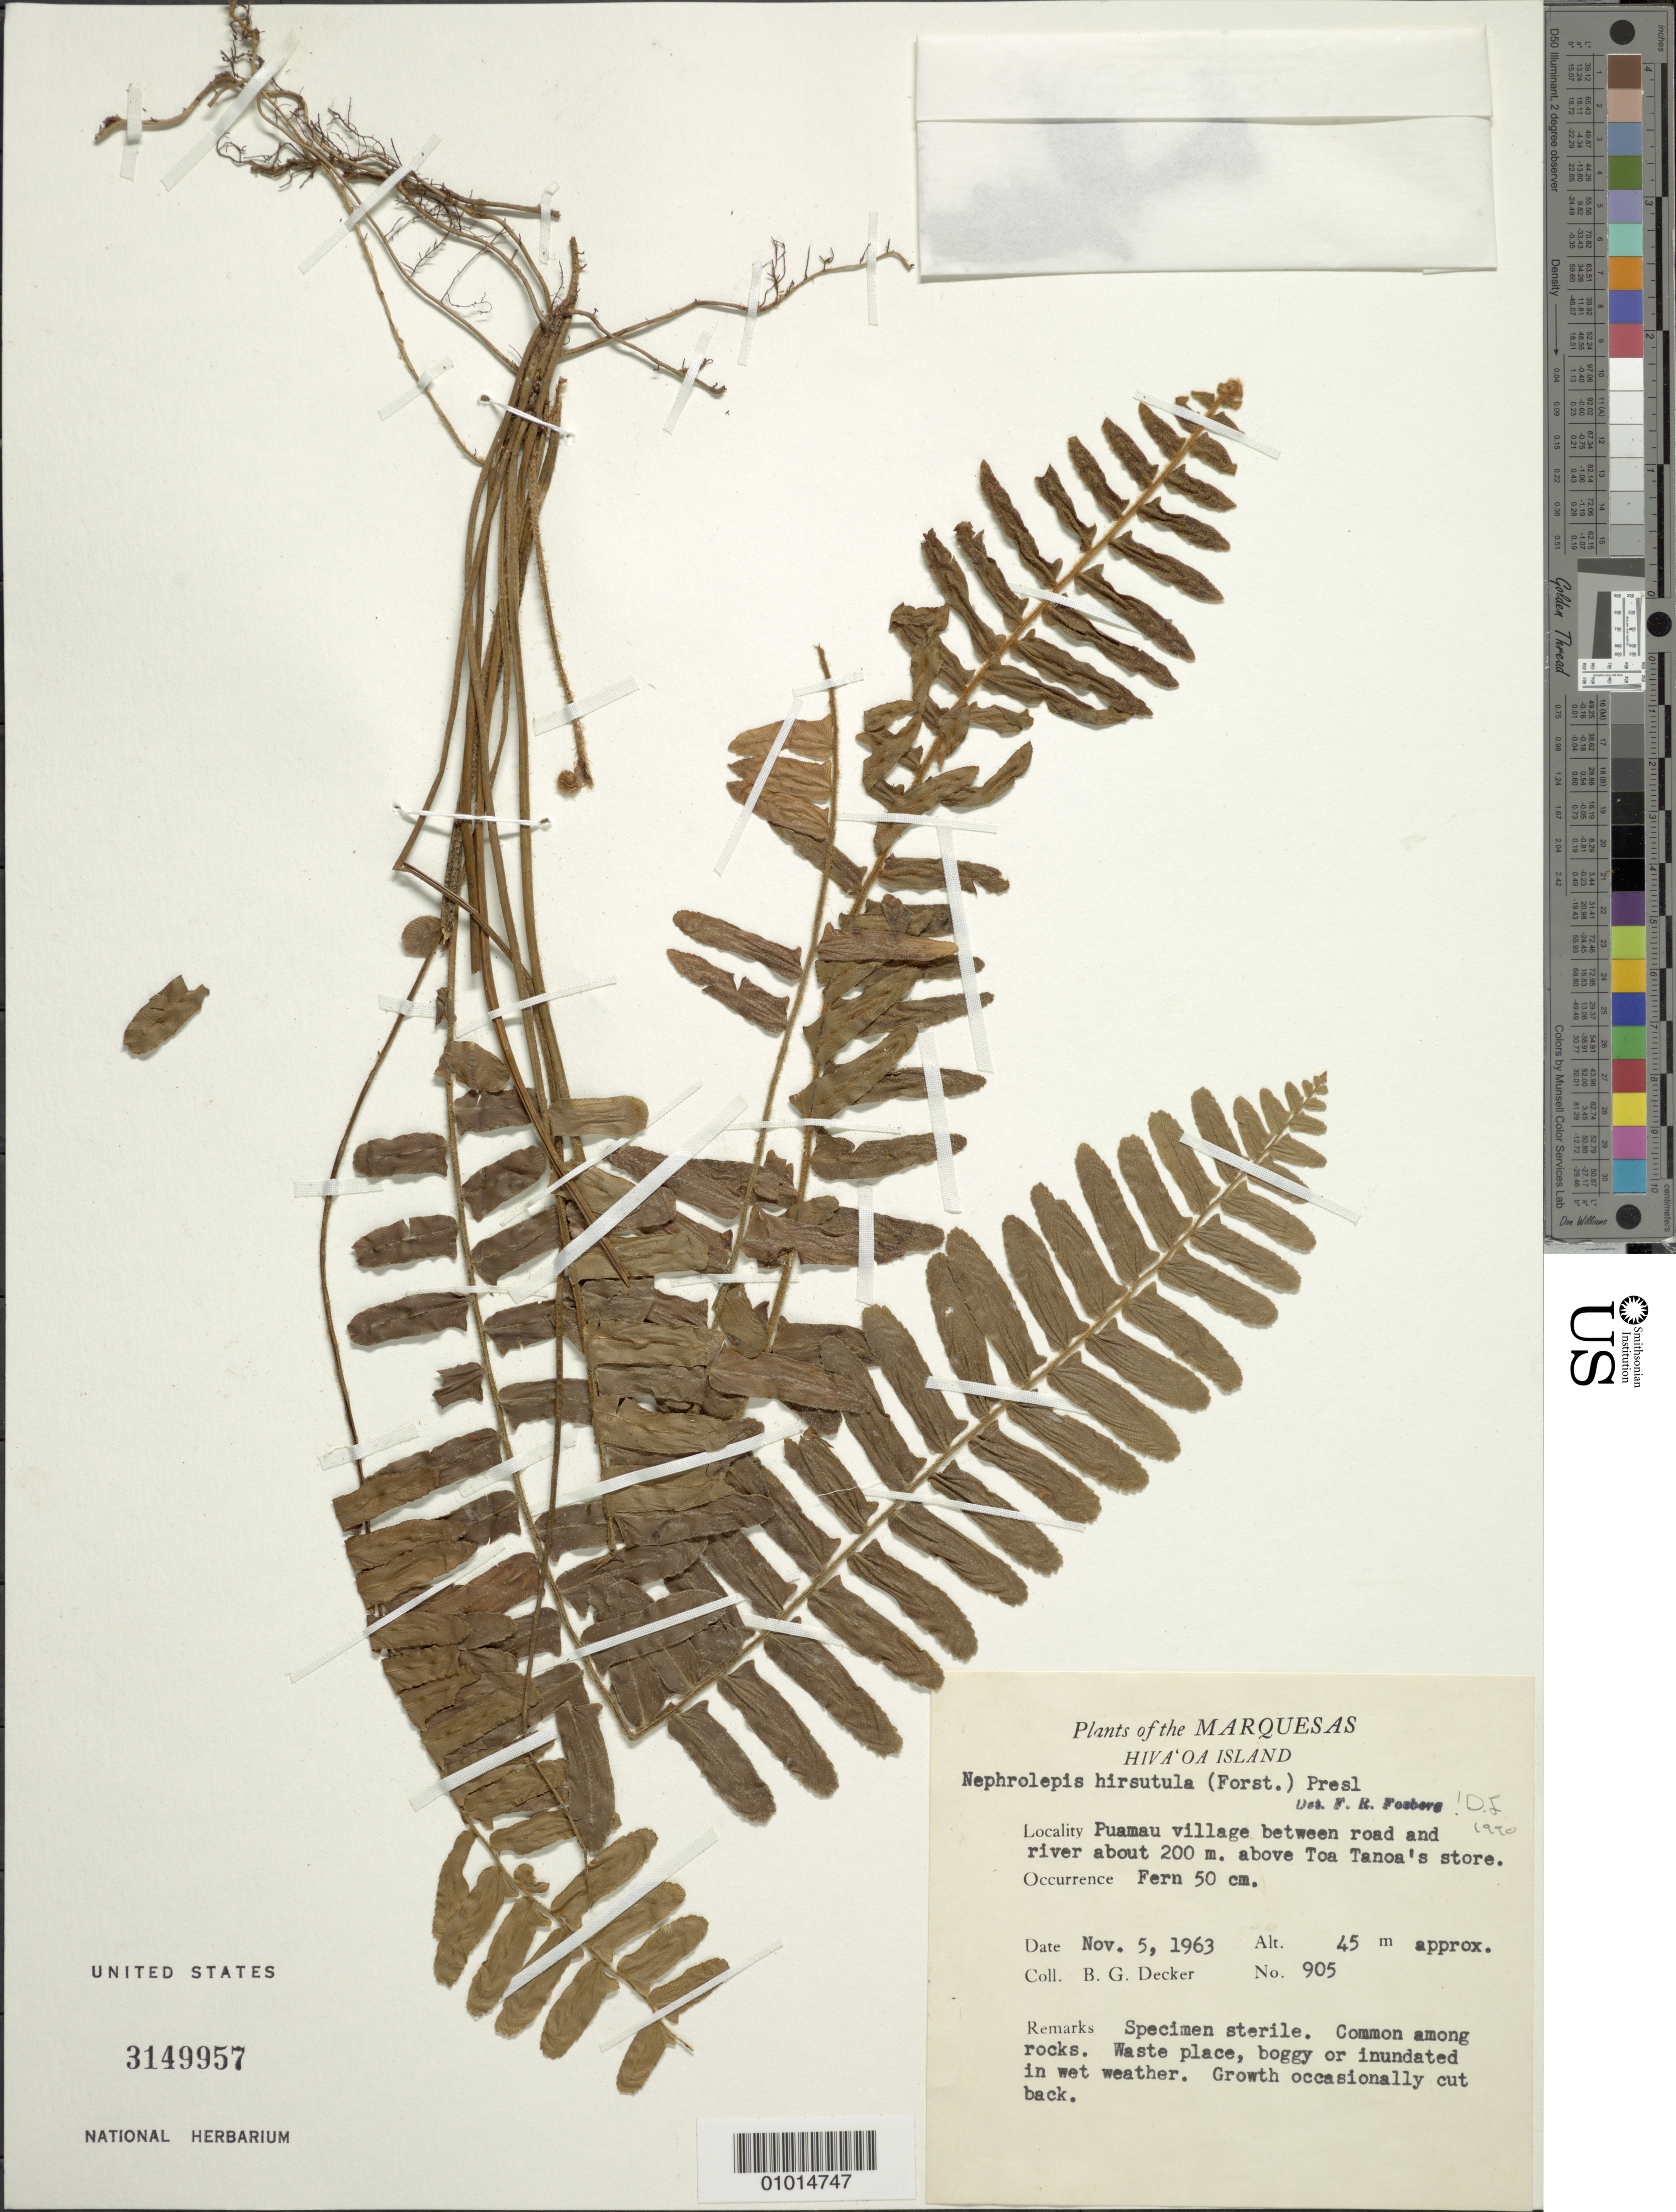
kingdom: Plantae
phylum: Tracheophyta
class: Polypodiopsida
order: Polypodiales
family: Nephrolepidaceae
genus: Nephrolepis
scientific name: Nephrolepis hirsutula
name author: (G. Forst.) C. Presl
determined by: Lorence, David H., (PTBG), National Tropical Botanical Garden (UNITED STATES)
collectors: B. G. Decker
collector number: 905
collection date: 1963-11-05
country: French Polynesia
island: Hiva Oa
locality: Puamau village, between road and river about 200 m above Toa Tanoa's store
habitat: Common along rocks. Waste place, boggy or inundated in wet weather. Growth occasionally cut back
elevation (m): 45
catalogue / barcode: US 3149957